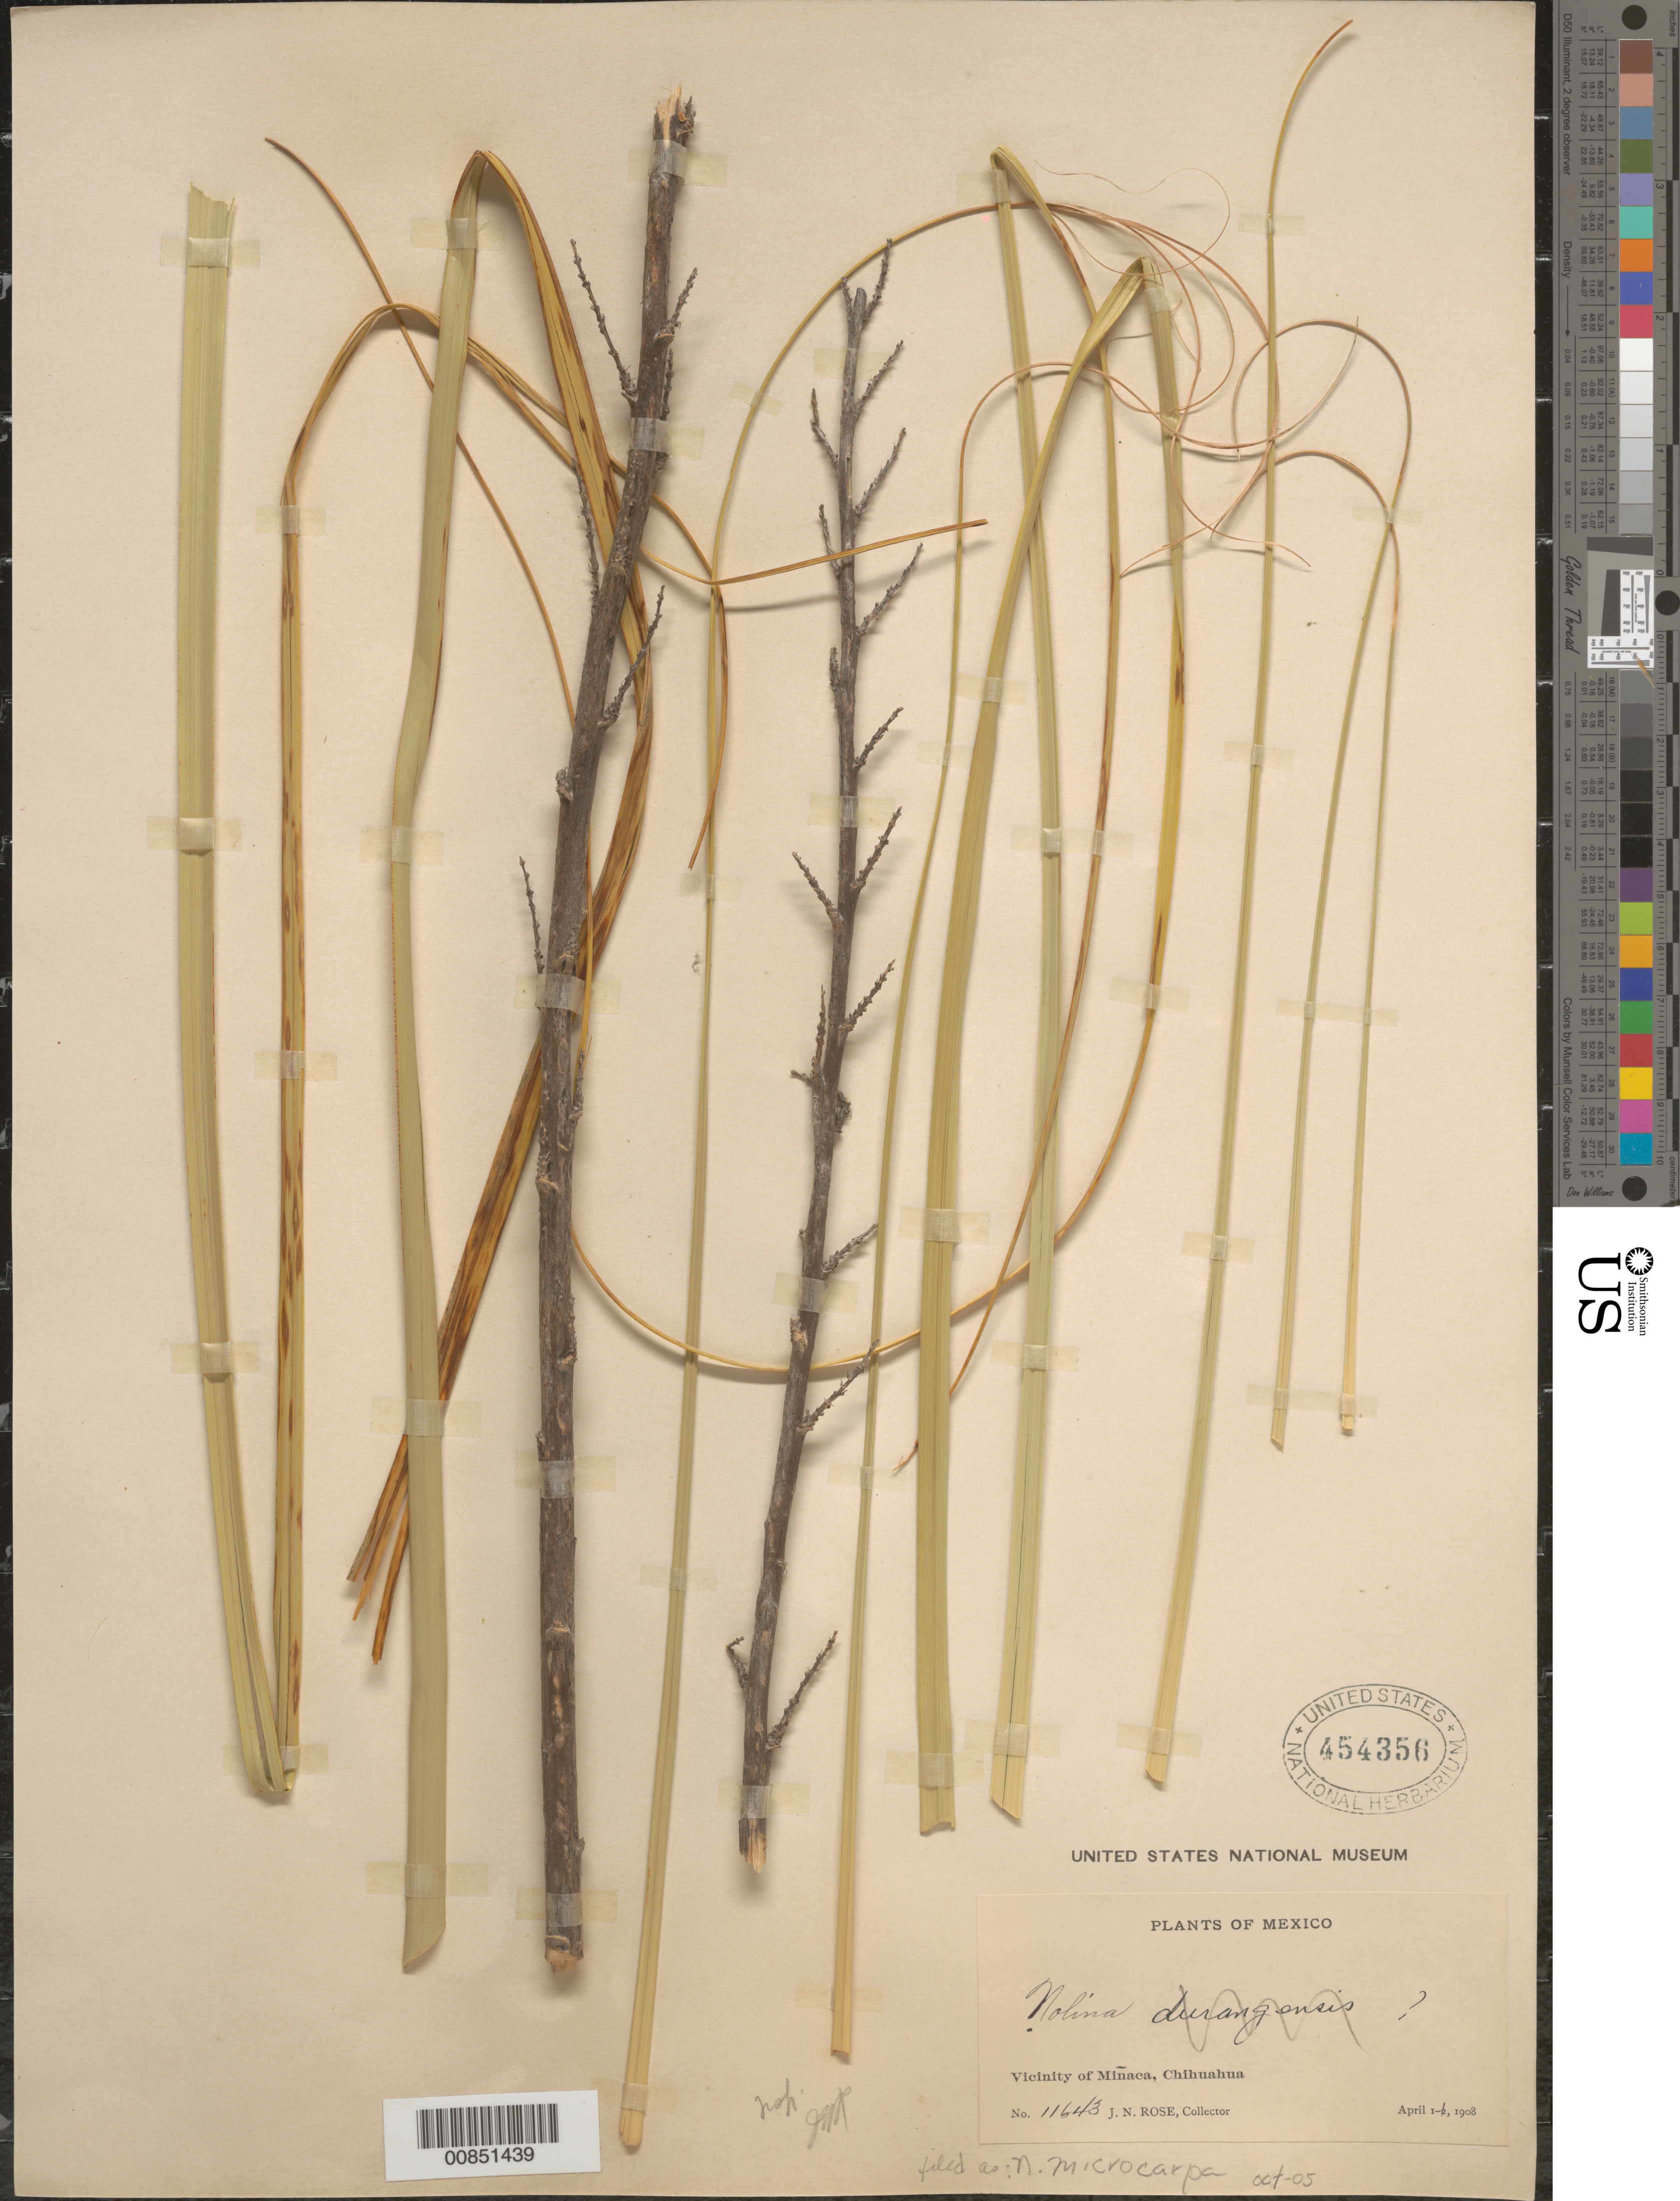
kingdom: Plantae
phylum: Tracheophyta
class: Liliopsida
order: Asparagales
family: Asparagaceae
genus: Nolina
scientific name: Nolina microcarpa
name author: S. Watson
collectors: J. N. Rose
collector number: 11643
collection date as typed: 01 Apr 1908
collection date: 1908-04-01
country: Mexico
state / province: Chihuahua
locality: Vicinity of Miñaca, Chihuahua.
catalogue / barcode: US 454356